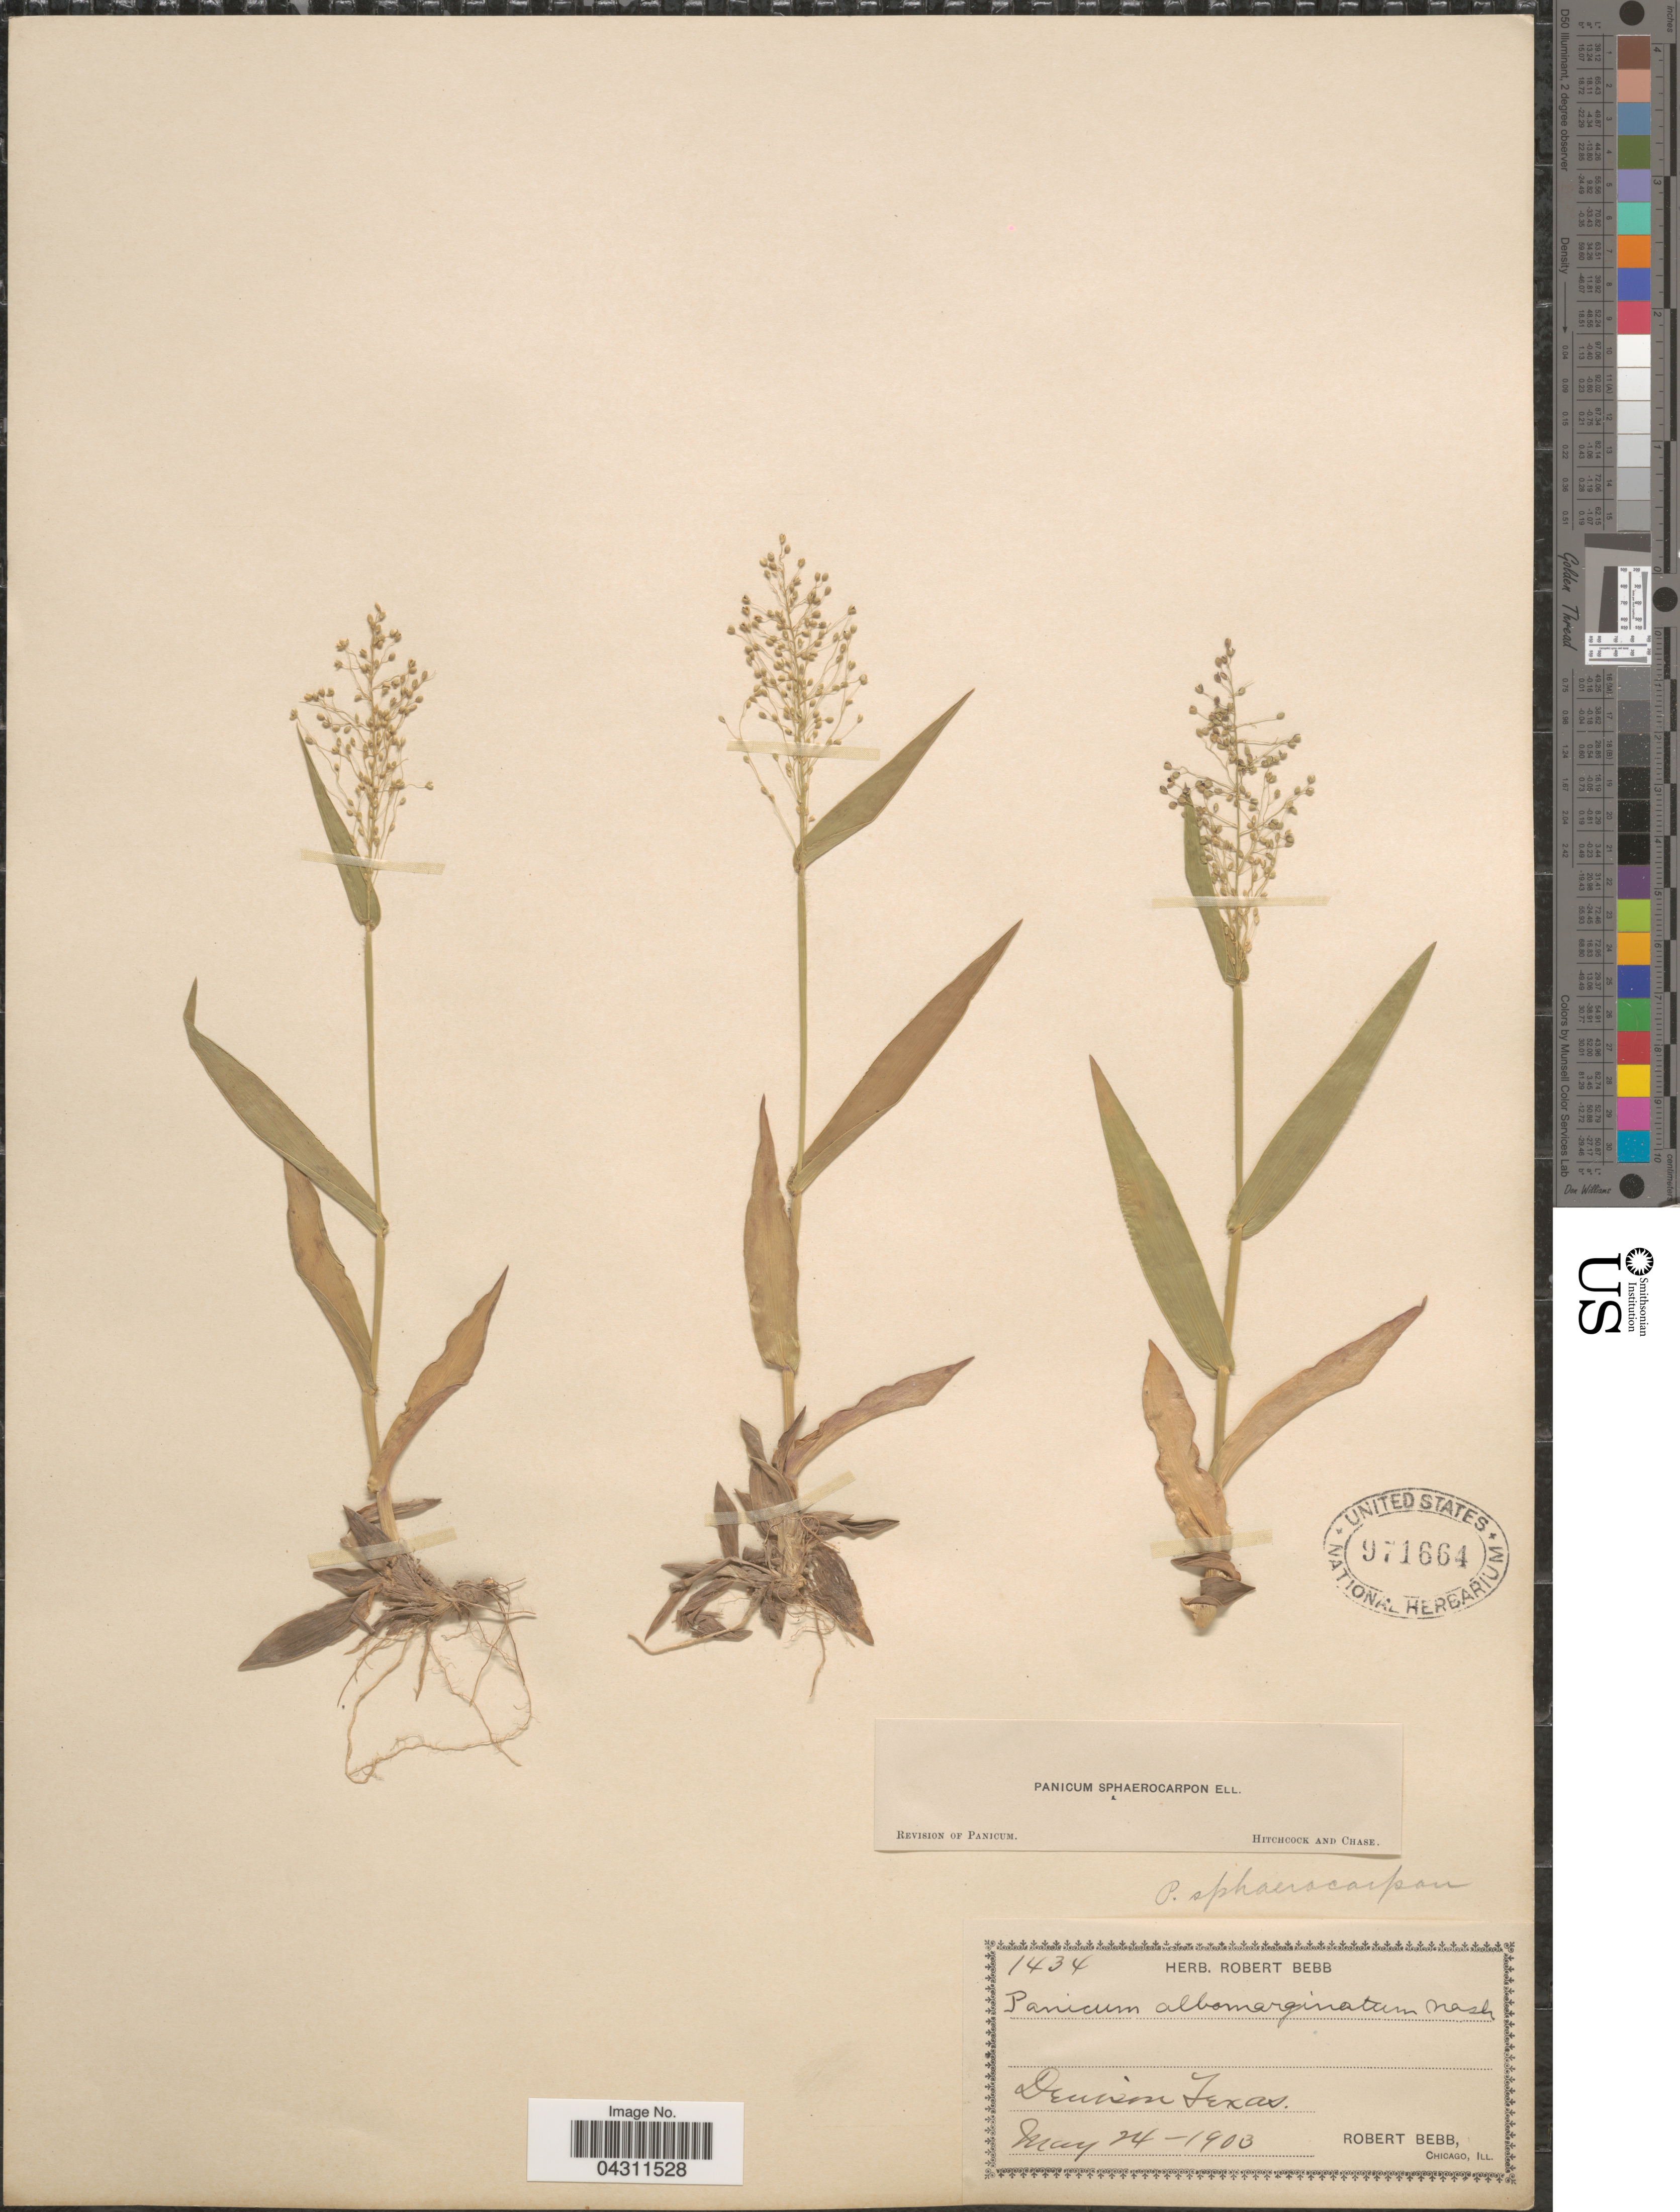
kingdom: Plantae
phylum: Tracheophyta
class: Liliopsida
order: Poales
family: Poaceae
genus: Dichanthelium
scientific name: Dichanthelium sphaerocarpon var. sphaerocarpon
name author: (Elliott) Gould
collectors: R. Bebb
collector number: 1434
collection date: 1903-05-24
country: United States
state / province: Texas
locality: Denison.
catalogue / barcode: US 971664